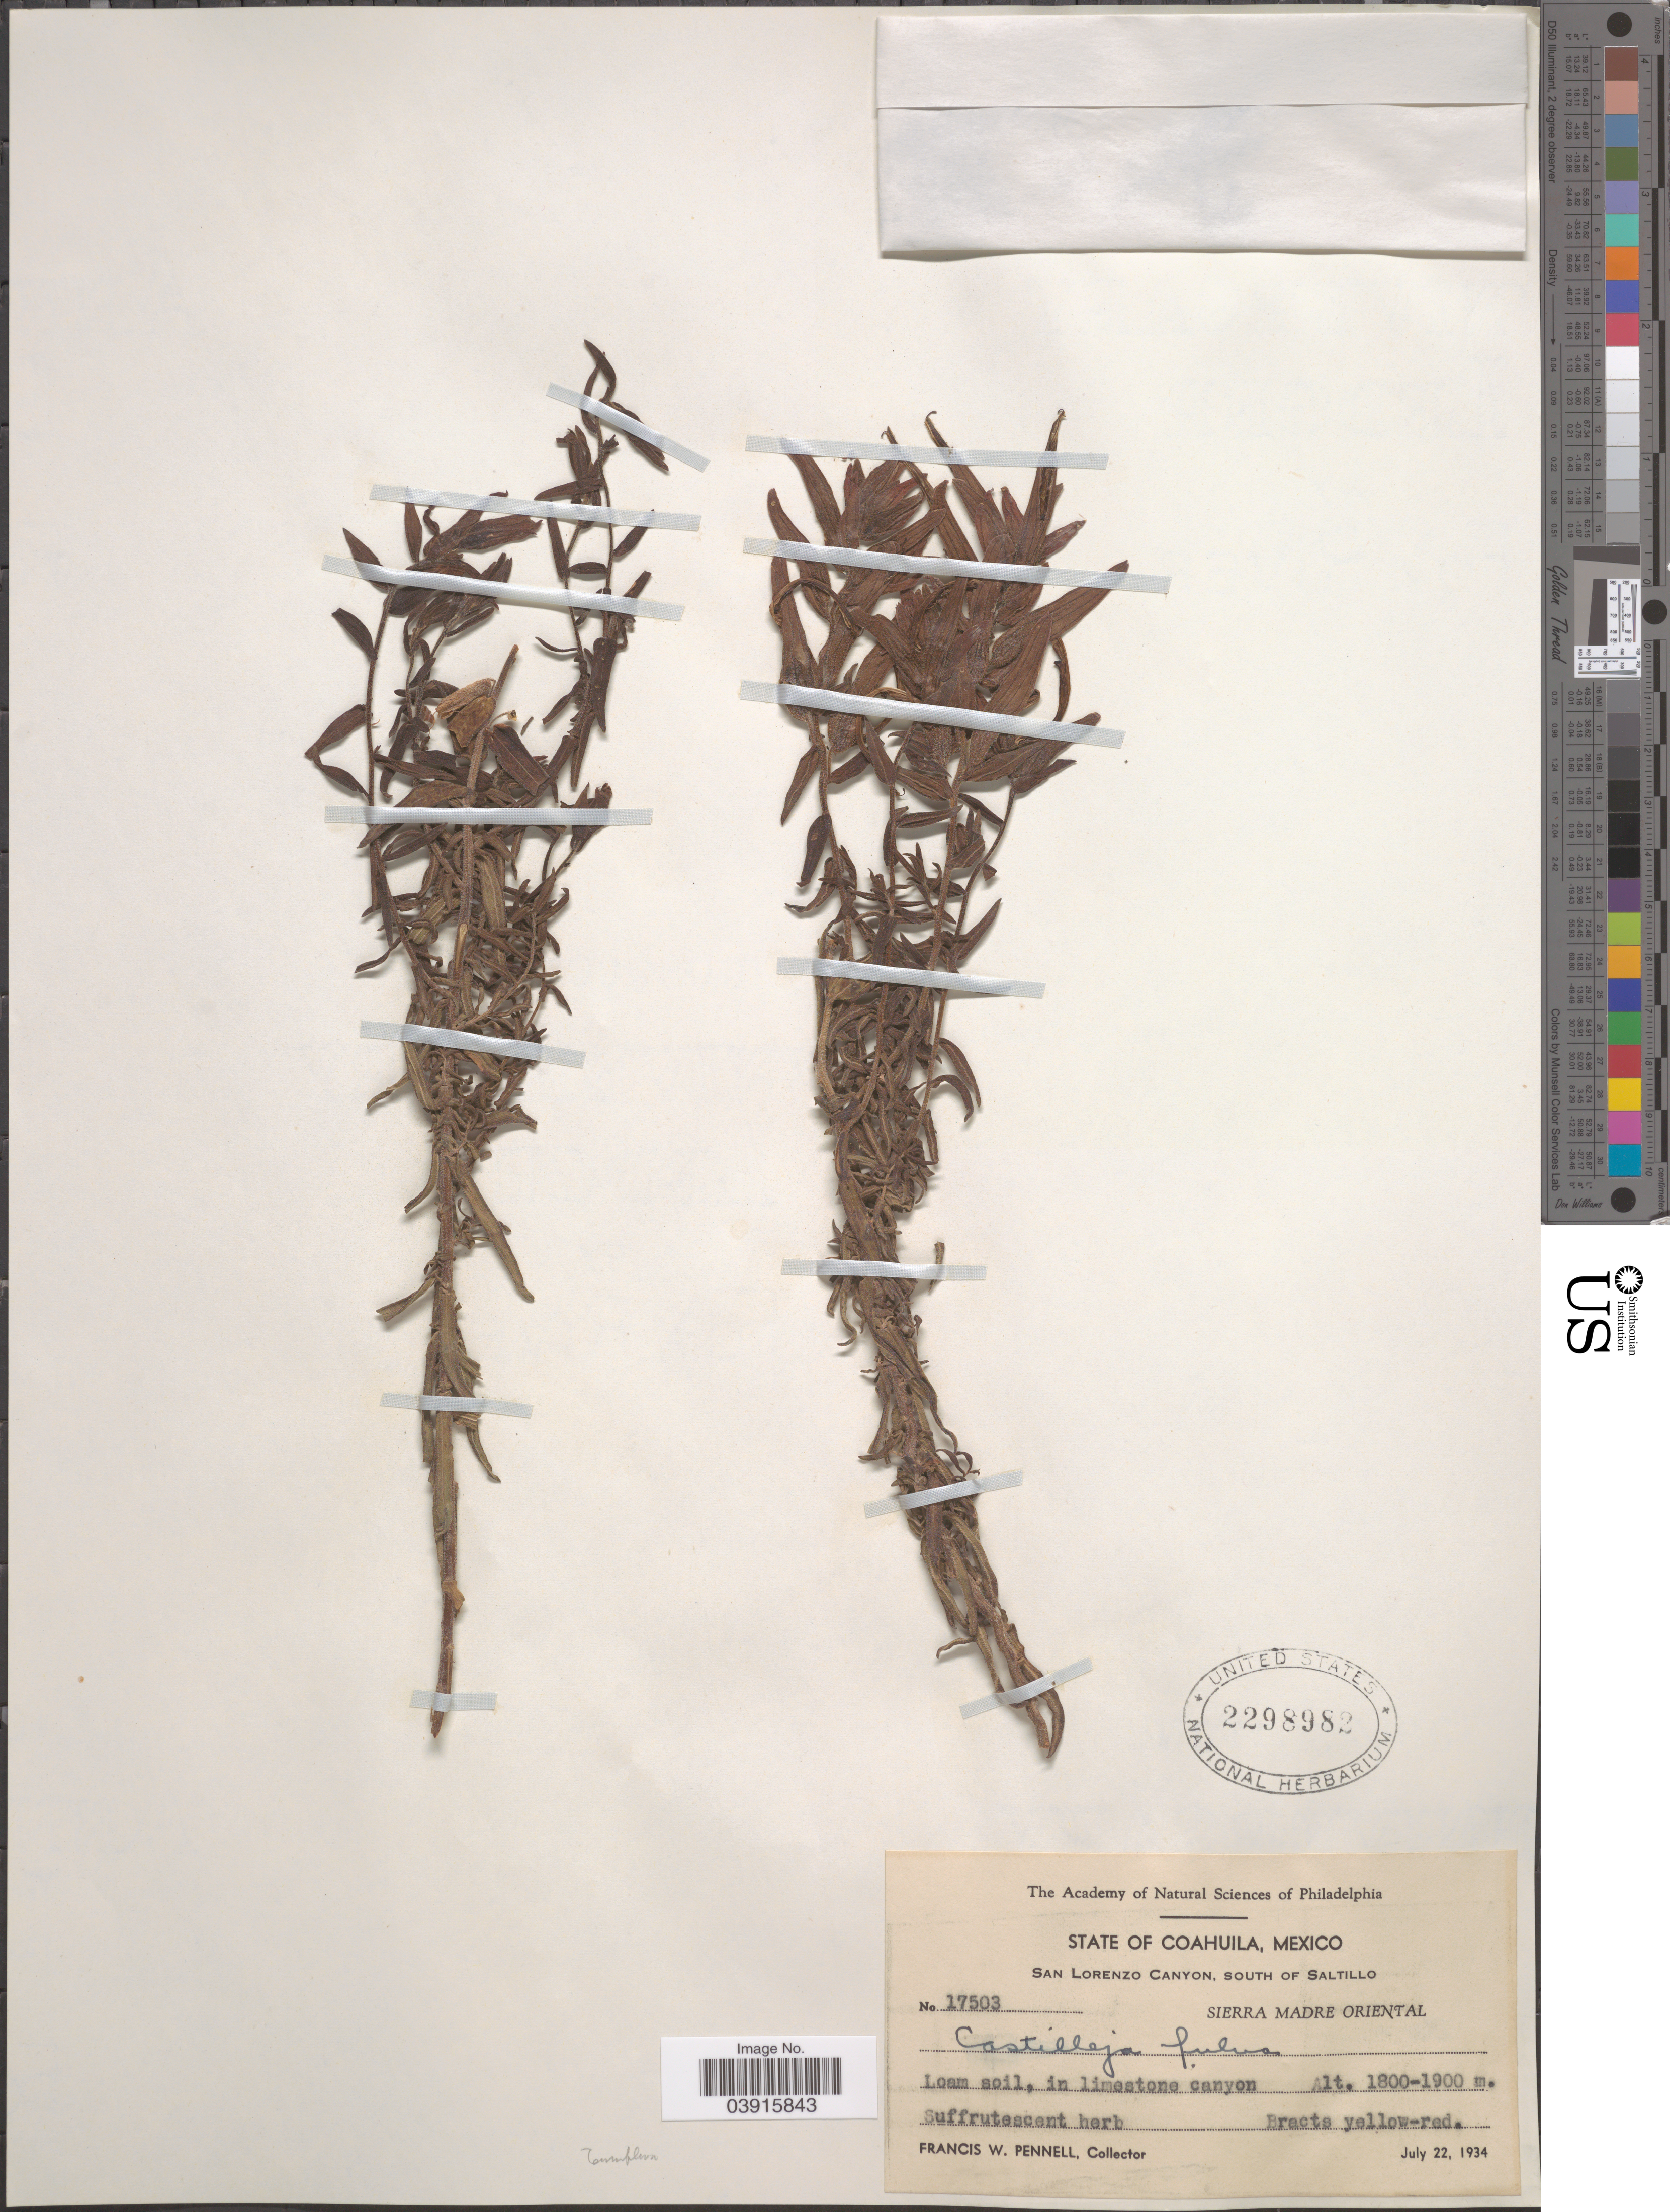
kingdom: Plantae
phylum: Tracheophyta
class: Magnoliopsida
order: Lamiales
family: Orobanchaceae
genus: Castilleja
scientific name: Castilleja tenuiflora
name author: Benth.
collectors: F. W. Pennell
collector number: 17503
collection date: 1934-07-22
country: Mexico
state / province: Coahuila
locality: San Lorenzo Canyon, south of Saltillo. Sierra Madre Oriental. In limestone canyon.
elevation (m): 1800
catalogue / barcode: US 2298982